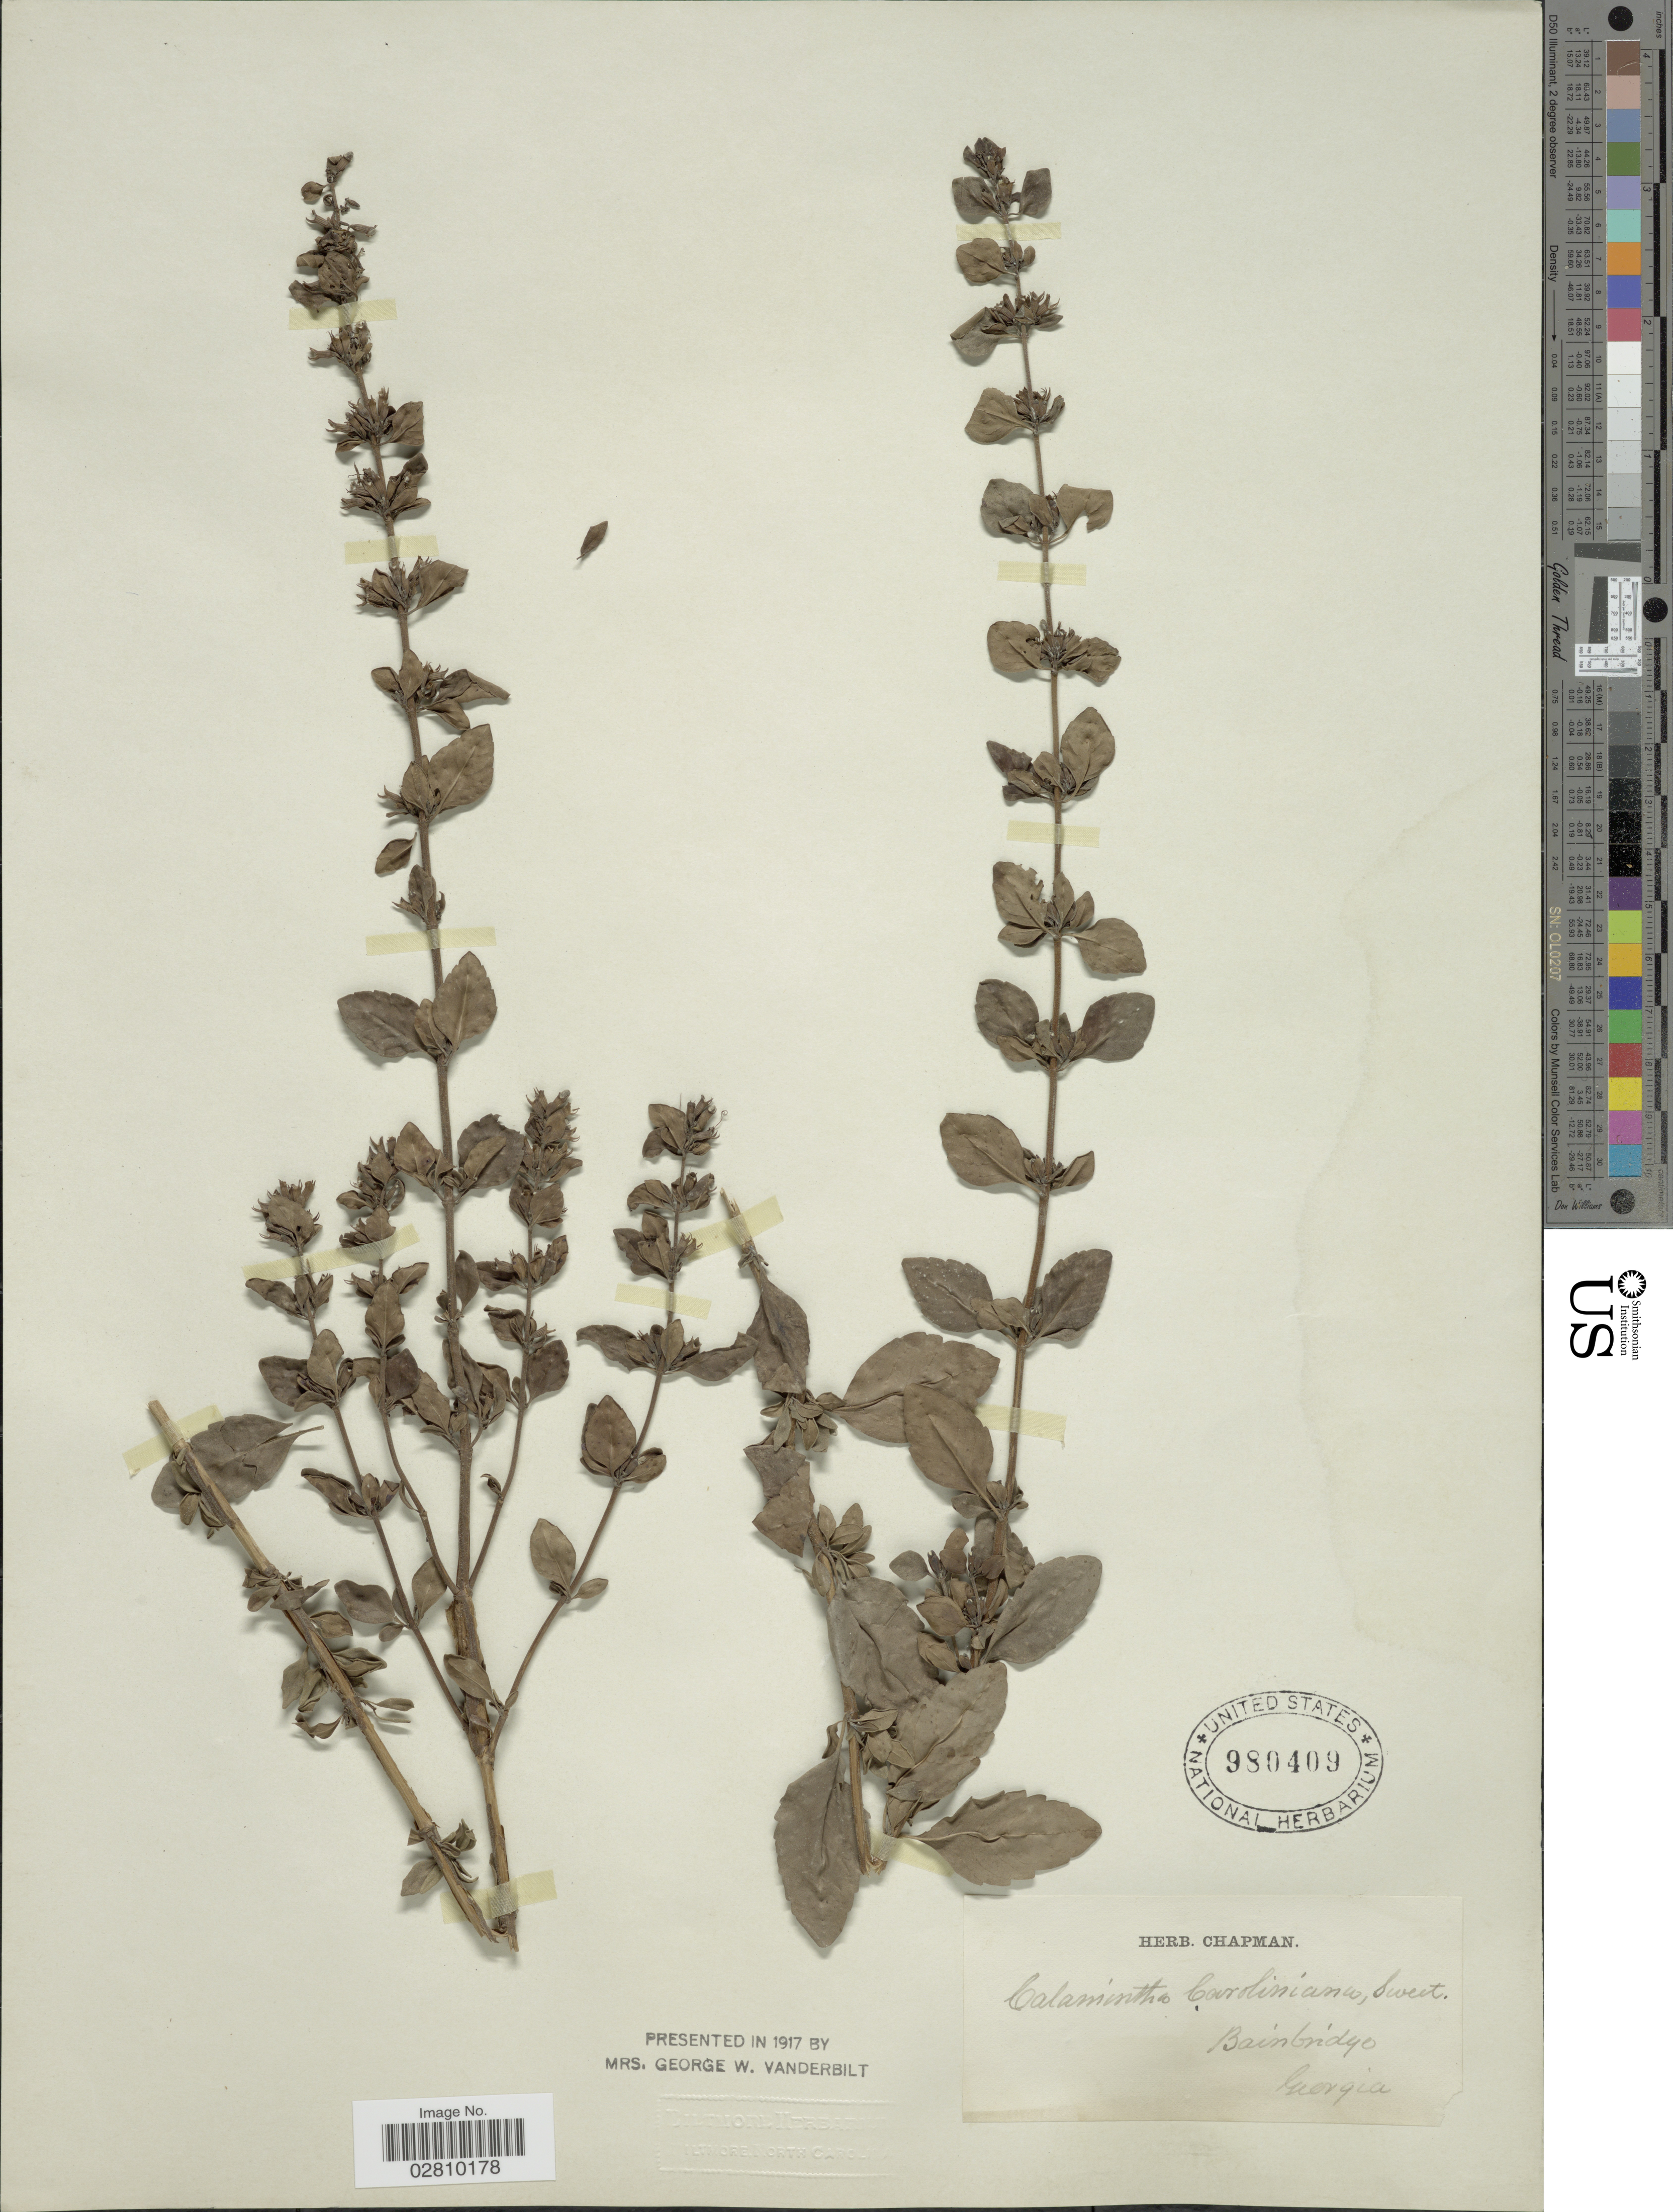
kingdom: Plantae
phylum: Tracheophyta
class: Magnoliopsida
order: Lamiales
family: Lamiaceae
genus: Clinopodium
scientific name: Clinopodium carolinianum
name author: Mill.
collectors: ex herb. Chapman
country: United States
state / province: Georgia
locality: Bainbridge.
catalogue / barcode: US 980409